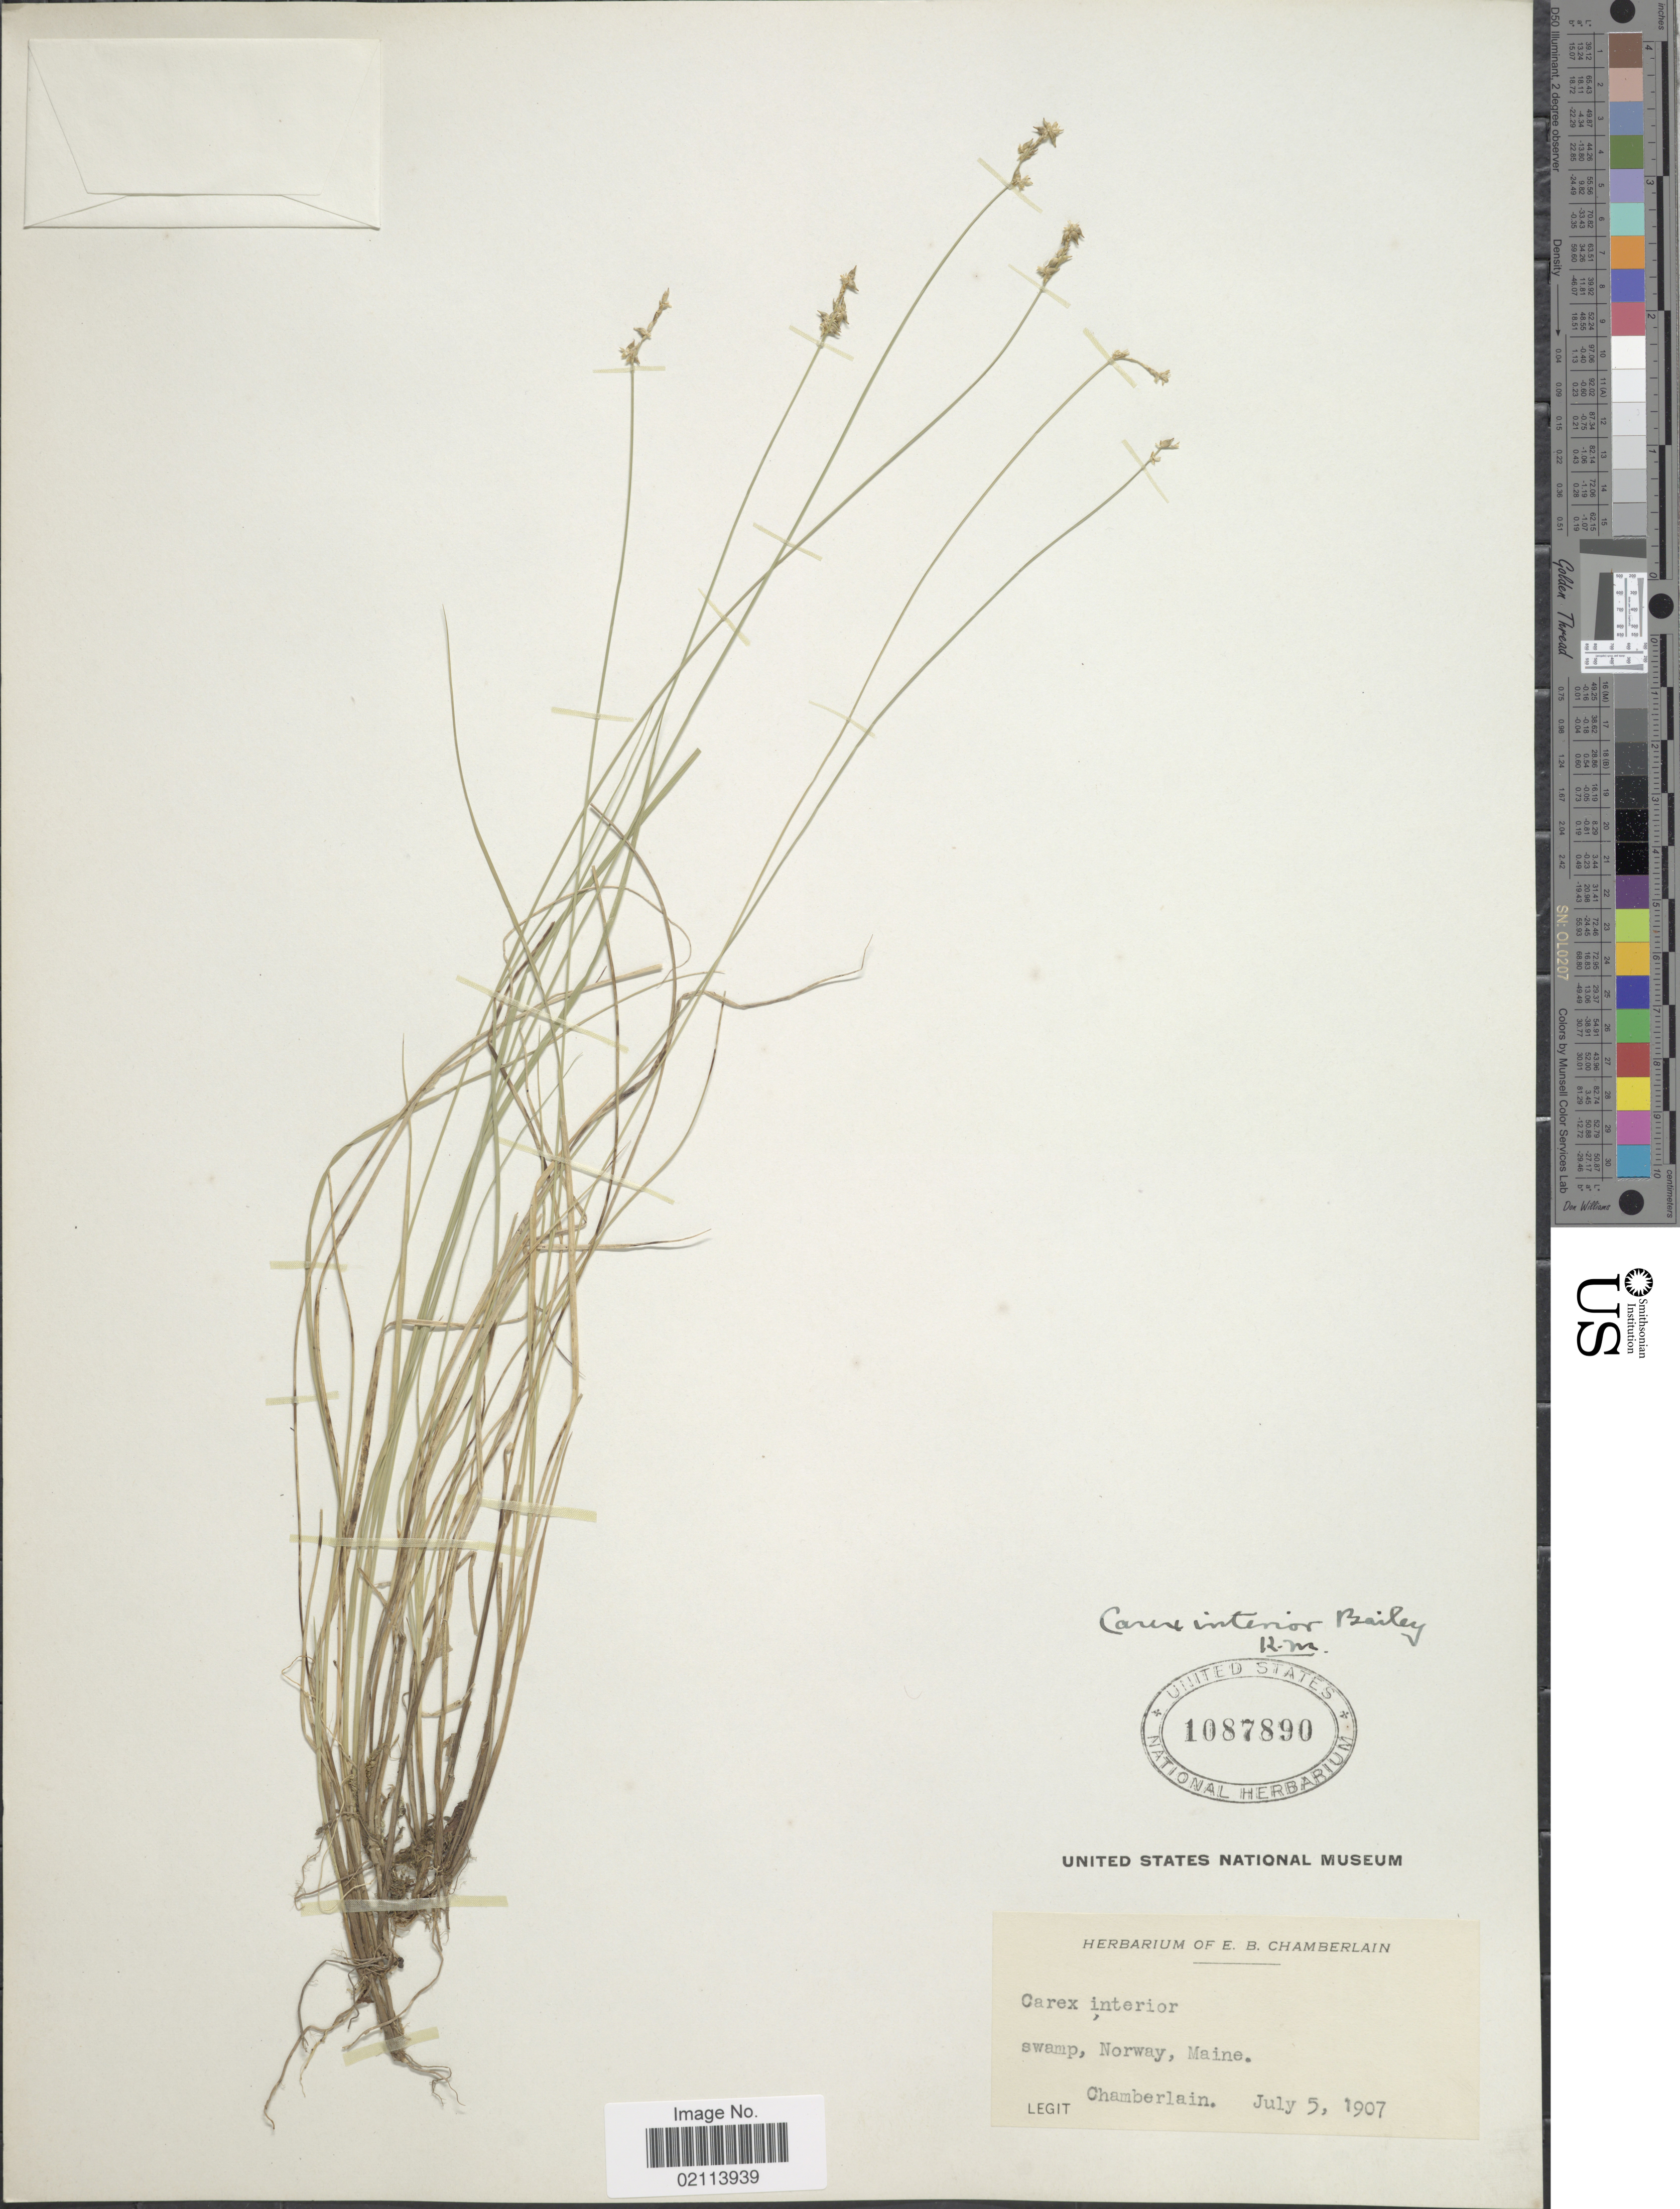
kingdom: Plantae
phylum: Tracheophyta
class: Liliopsida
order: Poales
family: Cyperaceae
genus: Carex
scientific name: Carex interior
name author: L.H. Bailey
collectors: E. Chamberlain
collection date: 1907-07-05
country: United States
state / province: Maine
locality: Swamp, Norway.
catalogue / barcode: US 1087890